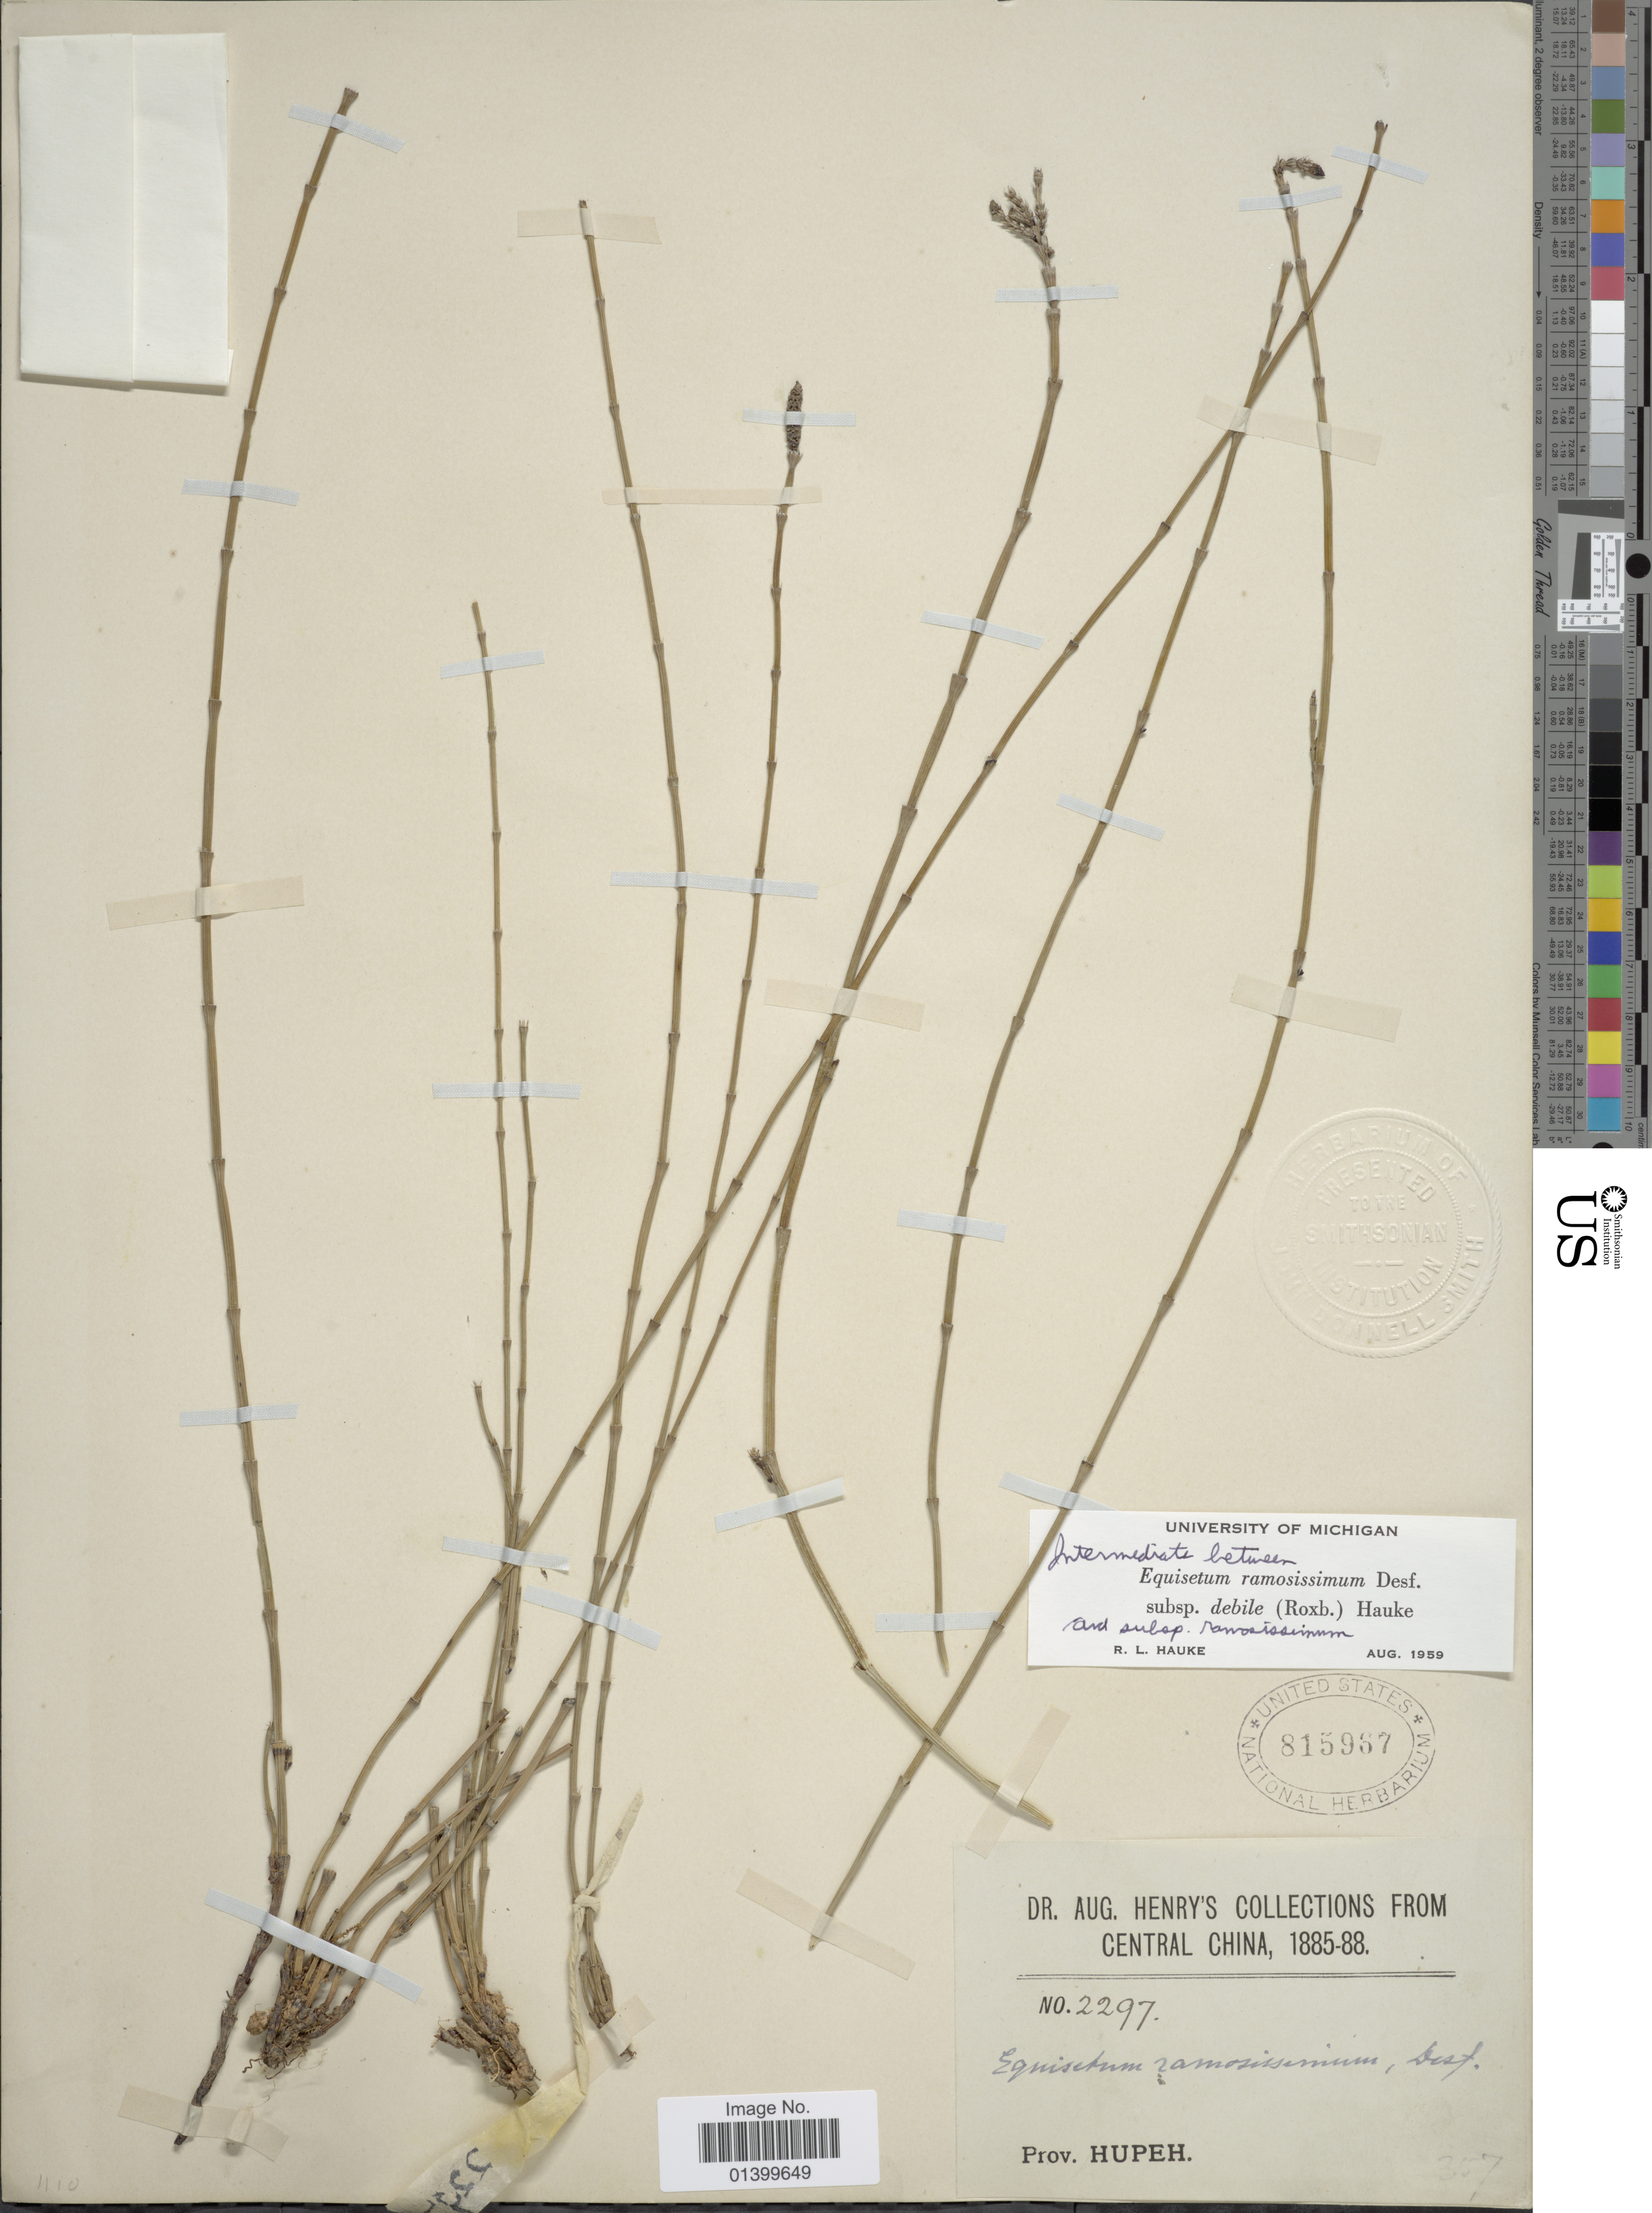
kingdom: Plantae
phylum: Tracheophyta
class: Polypodiopsida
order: Equisetales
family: Equisetaceae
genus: Equisetum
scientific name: Equisetum ramosissimum subsp. debile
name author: (Roxb. ex Vaucher) Hauke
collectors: A. Henry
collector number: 2297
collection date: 1885/1888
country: China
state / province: Hubei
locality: Central China. Prov. Hupeh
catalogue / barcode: US 815967